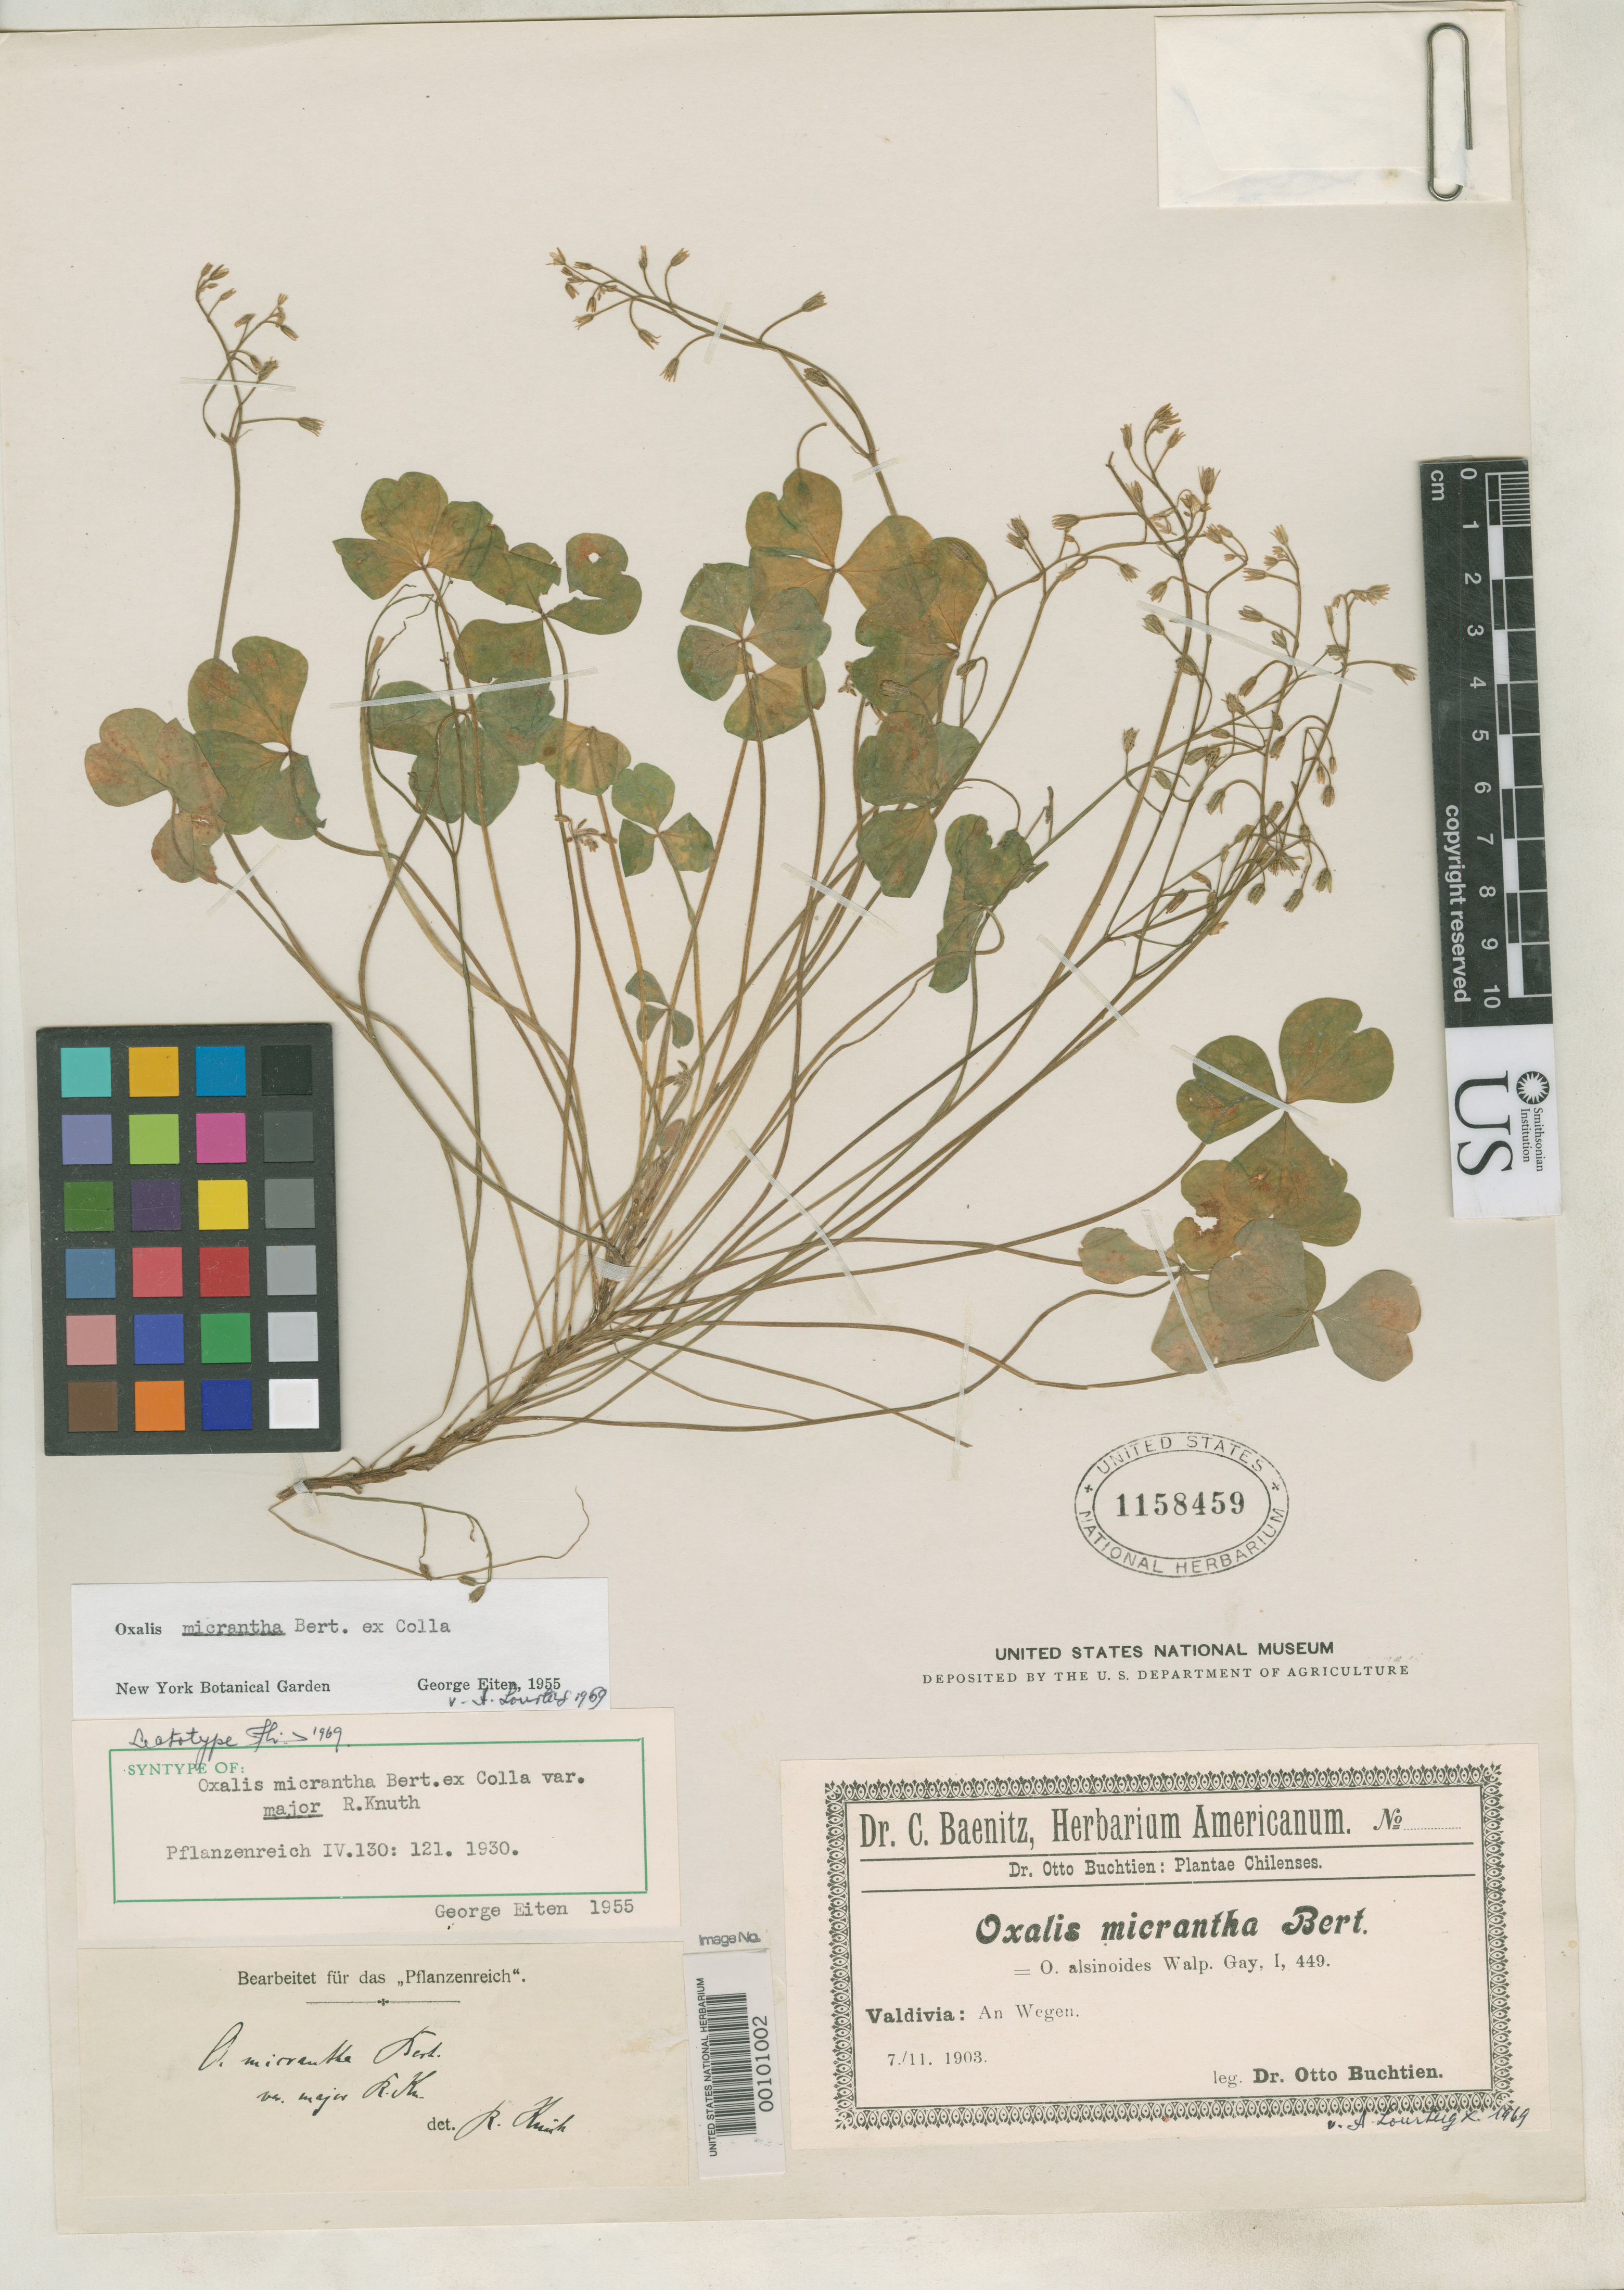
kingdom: Plantae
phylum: Tracheophyta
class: Magnoliopsida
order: Oxalidales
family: Oxalidaceae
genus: Oxalis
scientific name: Oxalis micrantha var. major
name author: R. Knuth in Engl.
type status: Lectotype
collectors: O. Buchtien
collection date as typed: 07 Nov 1903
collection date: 1903-11-07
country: Chile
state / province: Los Ríos (XIV)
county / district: Valdivia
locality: Anwegen.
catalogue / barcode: US 1158459